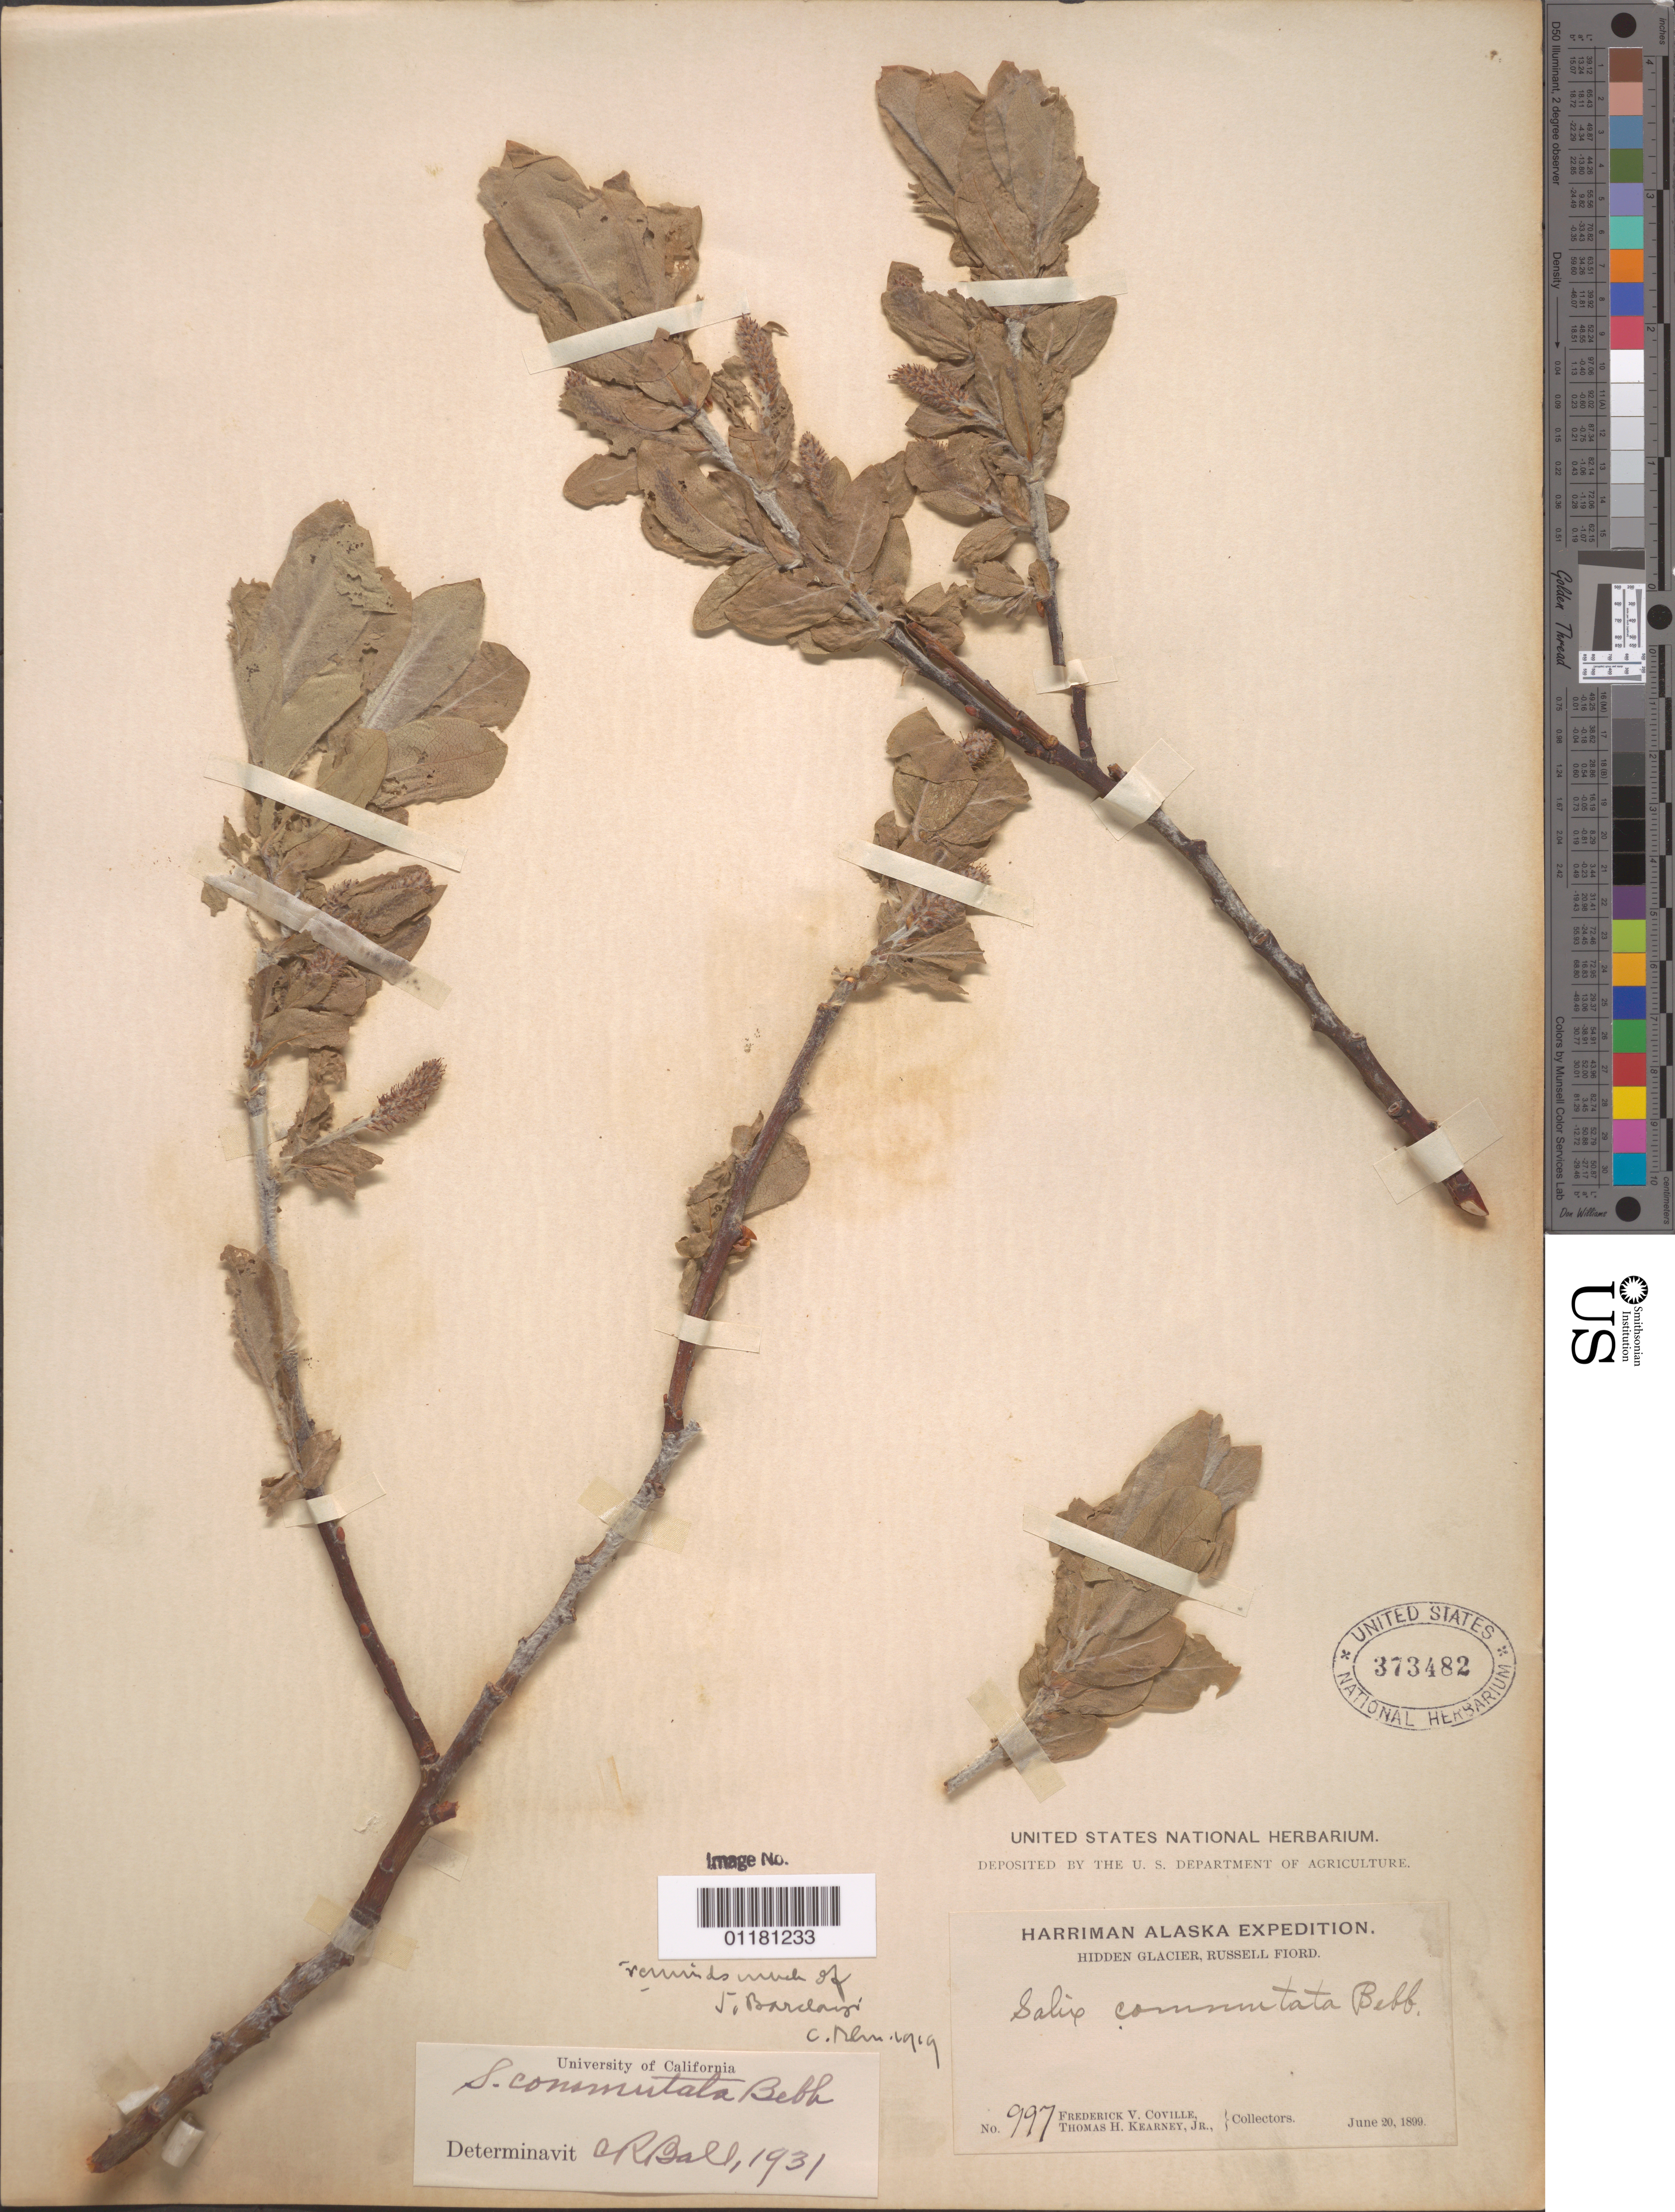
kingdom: Plantae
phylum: Tracheophyta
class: Magnoliopsida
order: Malpighiales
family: Salicaceae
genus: Salix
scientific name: Salix commutata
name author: Bebb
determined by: Ball, C. R.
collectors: F. V. Coville & T. H. Kearney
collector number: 997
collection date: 1899-06-20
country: United States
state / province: Alaska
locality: Hidden Glacier, Russell Fiord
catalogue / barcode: US 373482